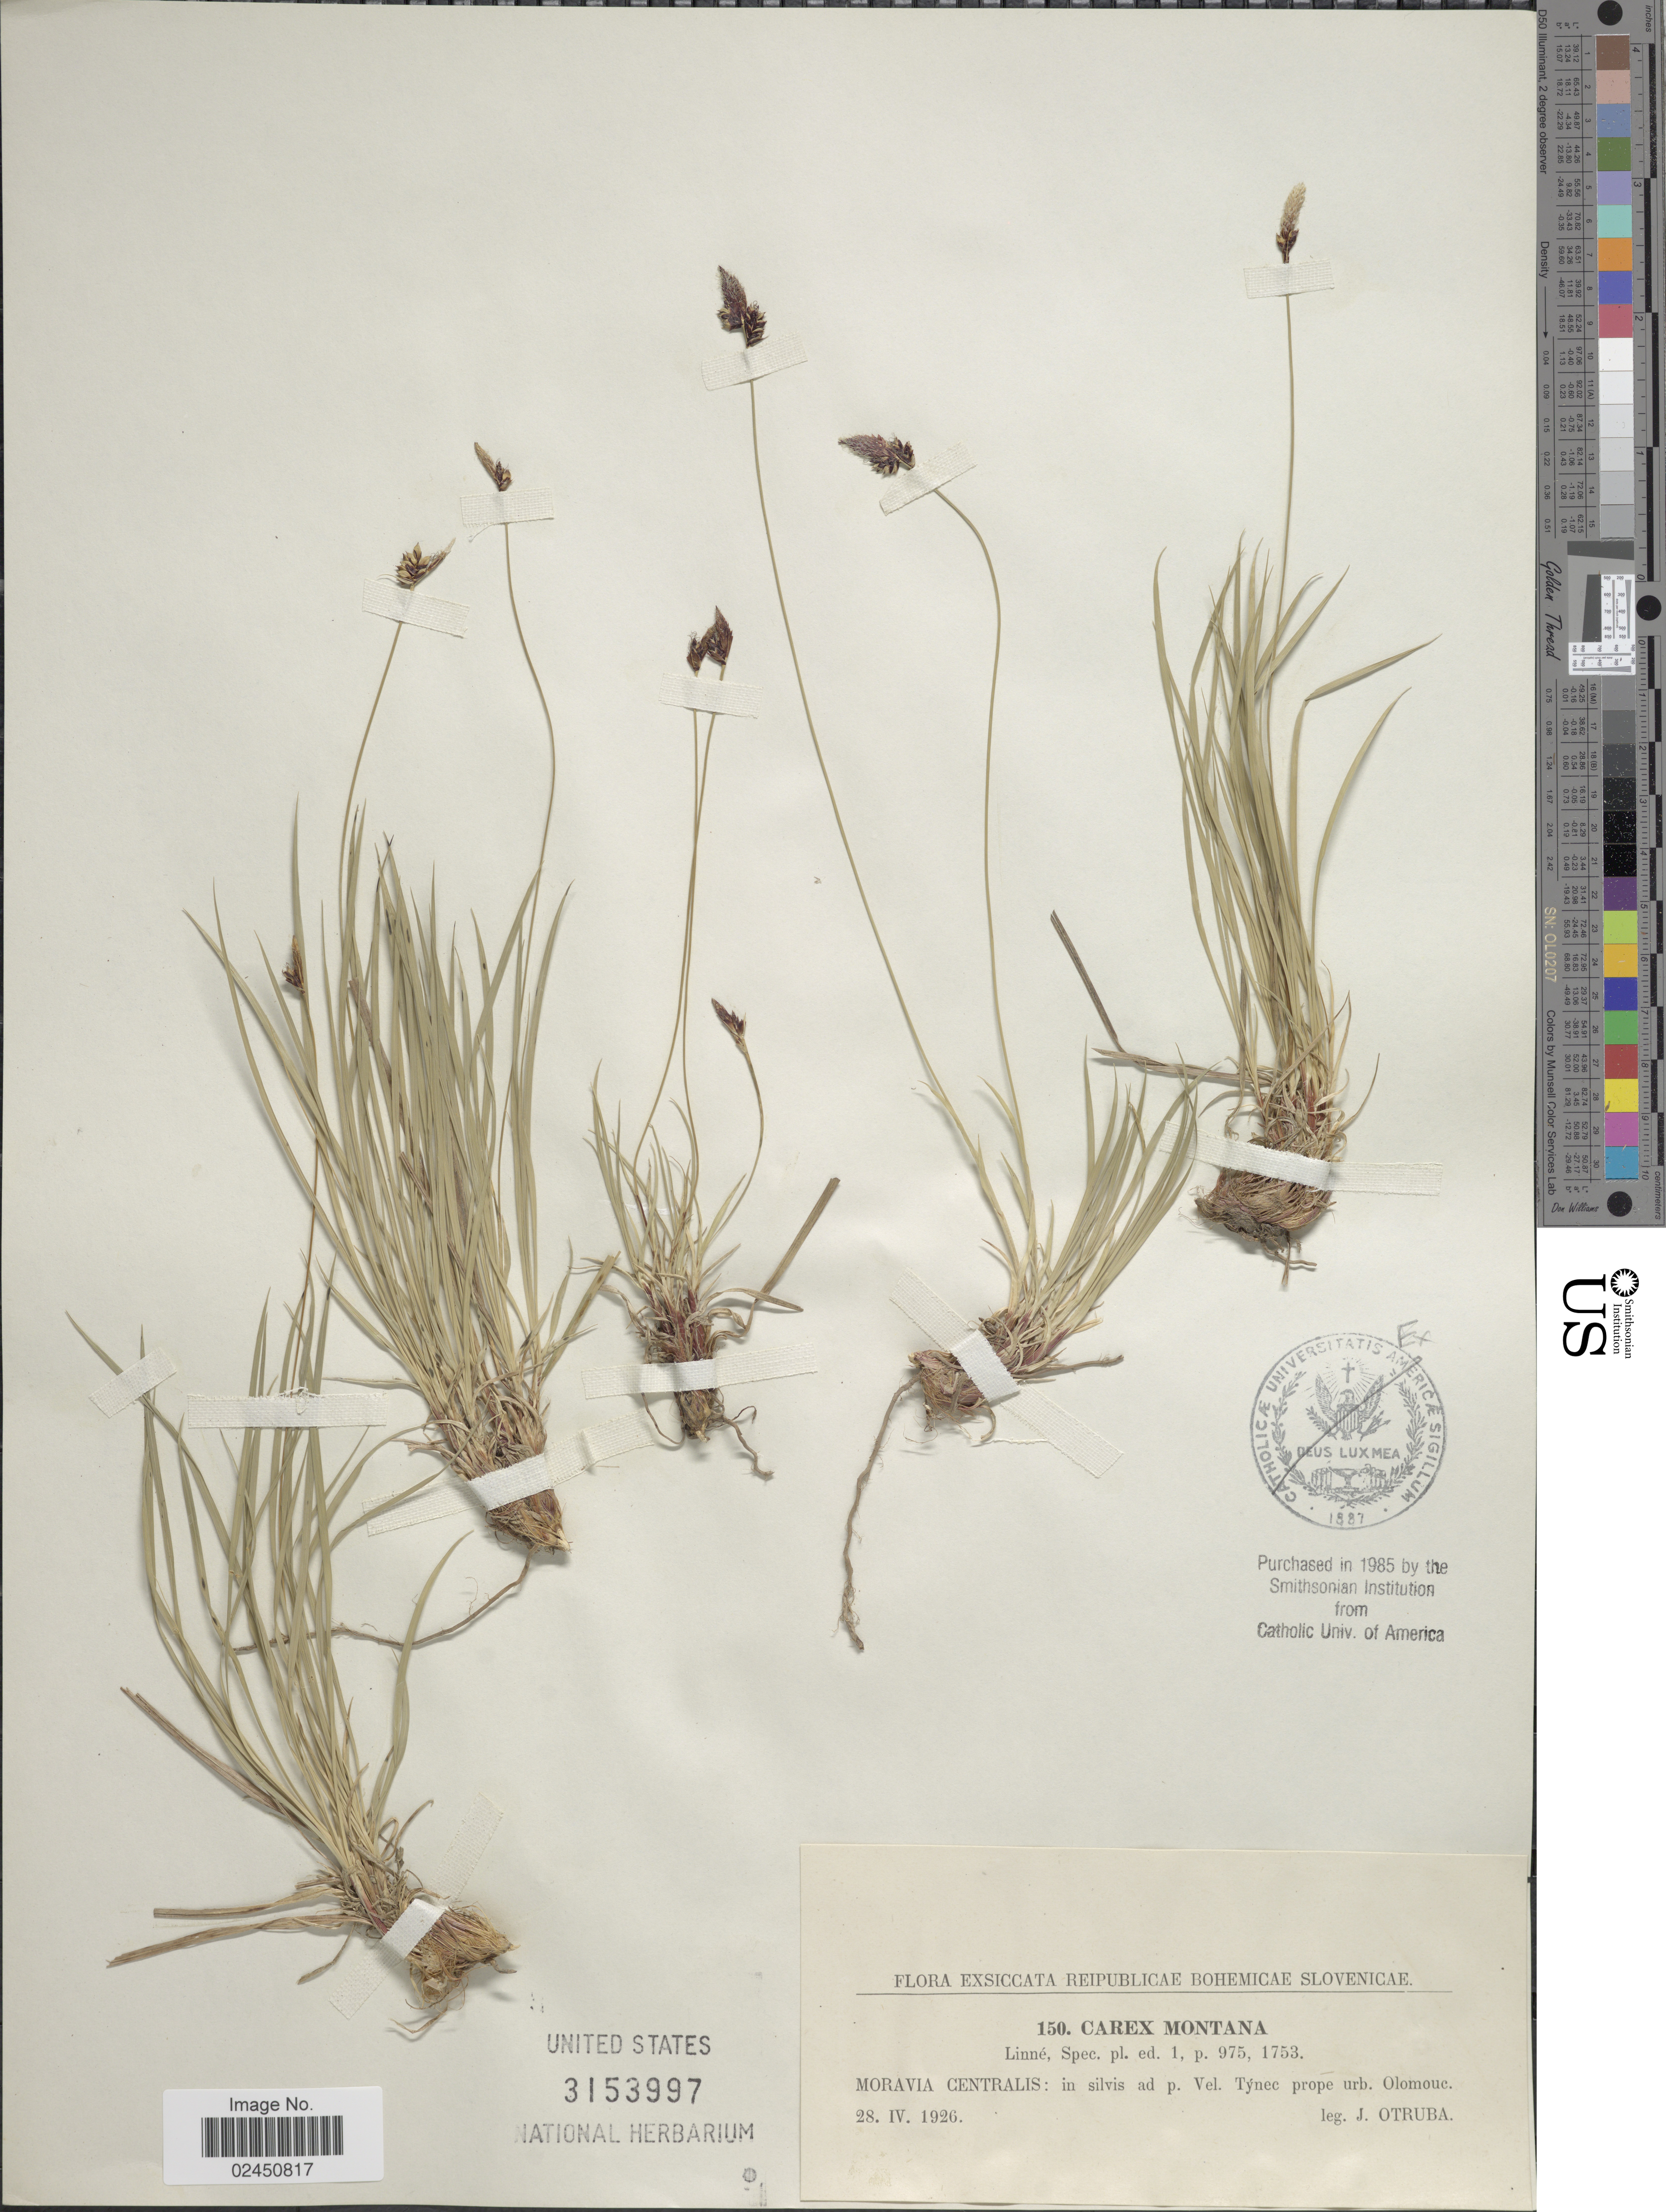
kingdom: Plantae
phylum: Tracheophyta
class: Liliopsida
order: Poales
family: Cyperaceae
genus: Carex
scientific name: Carex montana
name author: L.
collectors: J. Otruba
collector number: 150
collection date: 1926-04-28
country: Czechia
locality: Reipublicae Bohemicae Slovenicae, Morvia Centralis, Tynec prope urb. Olomouc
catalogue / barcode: US 3153997